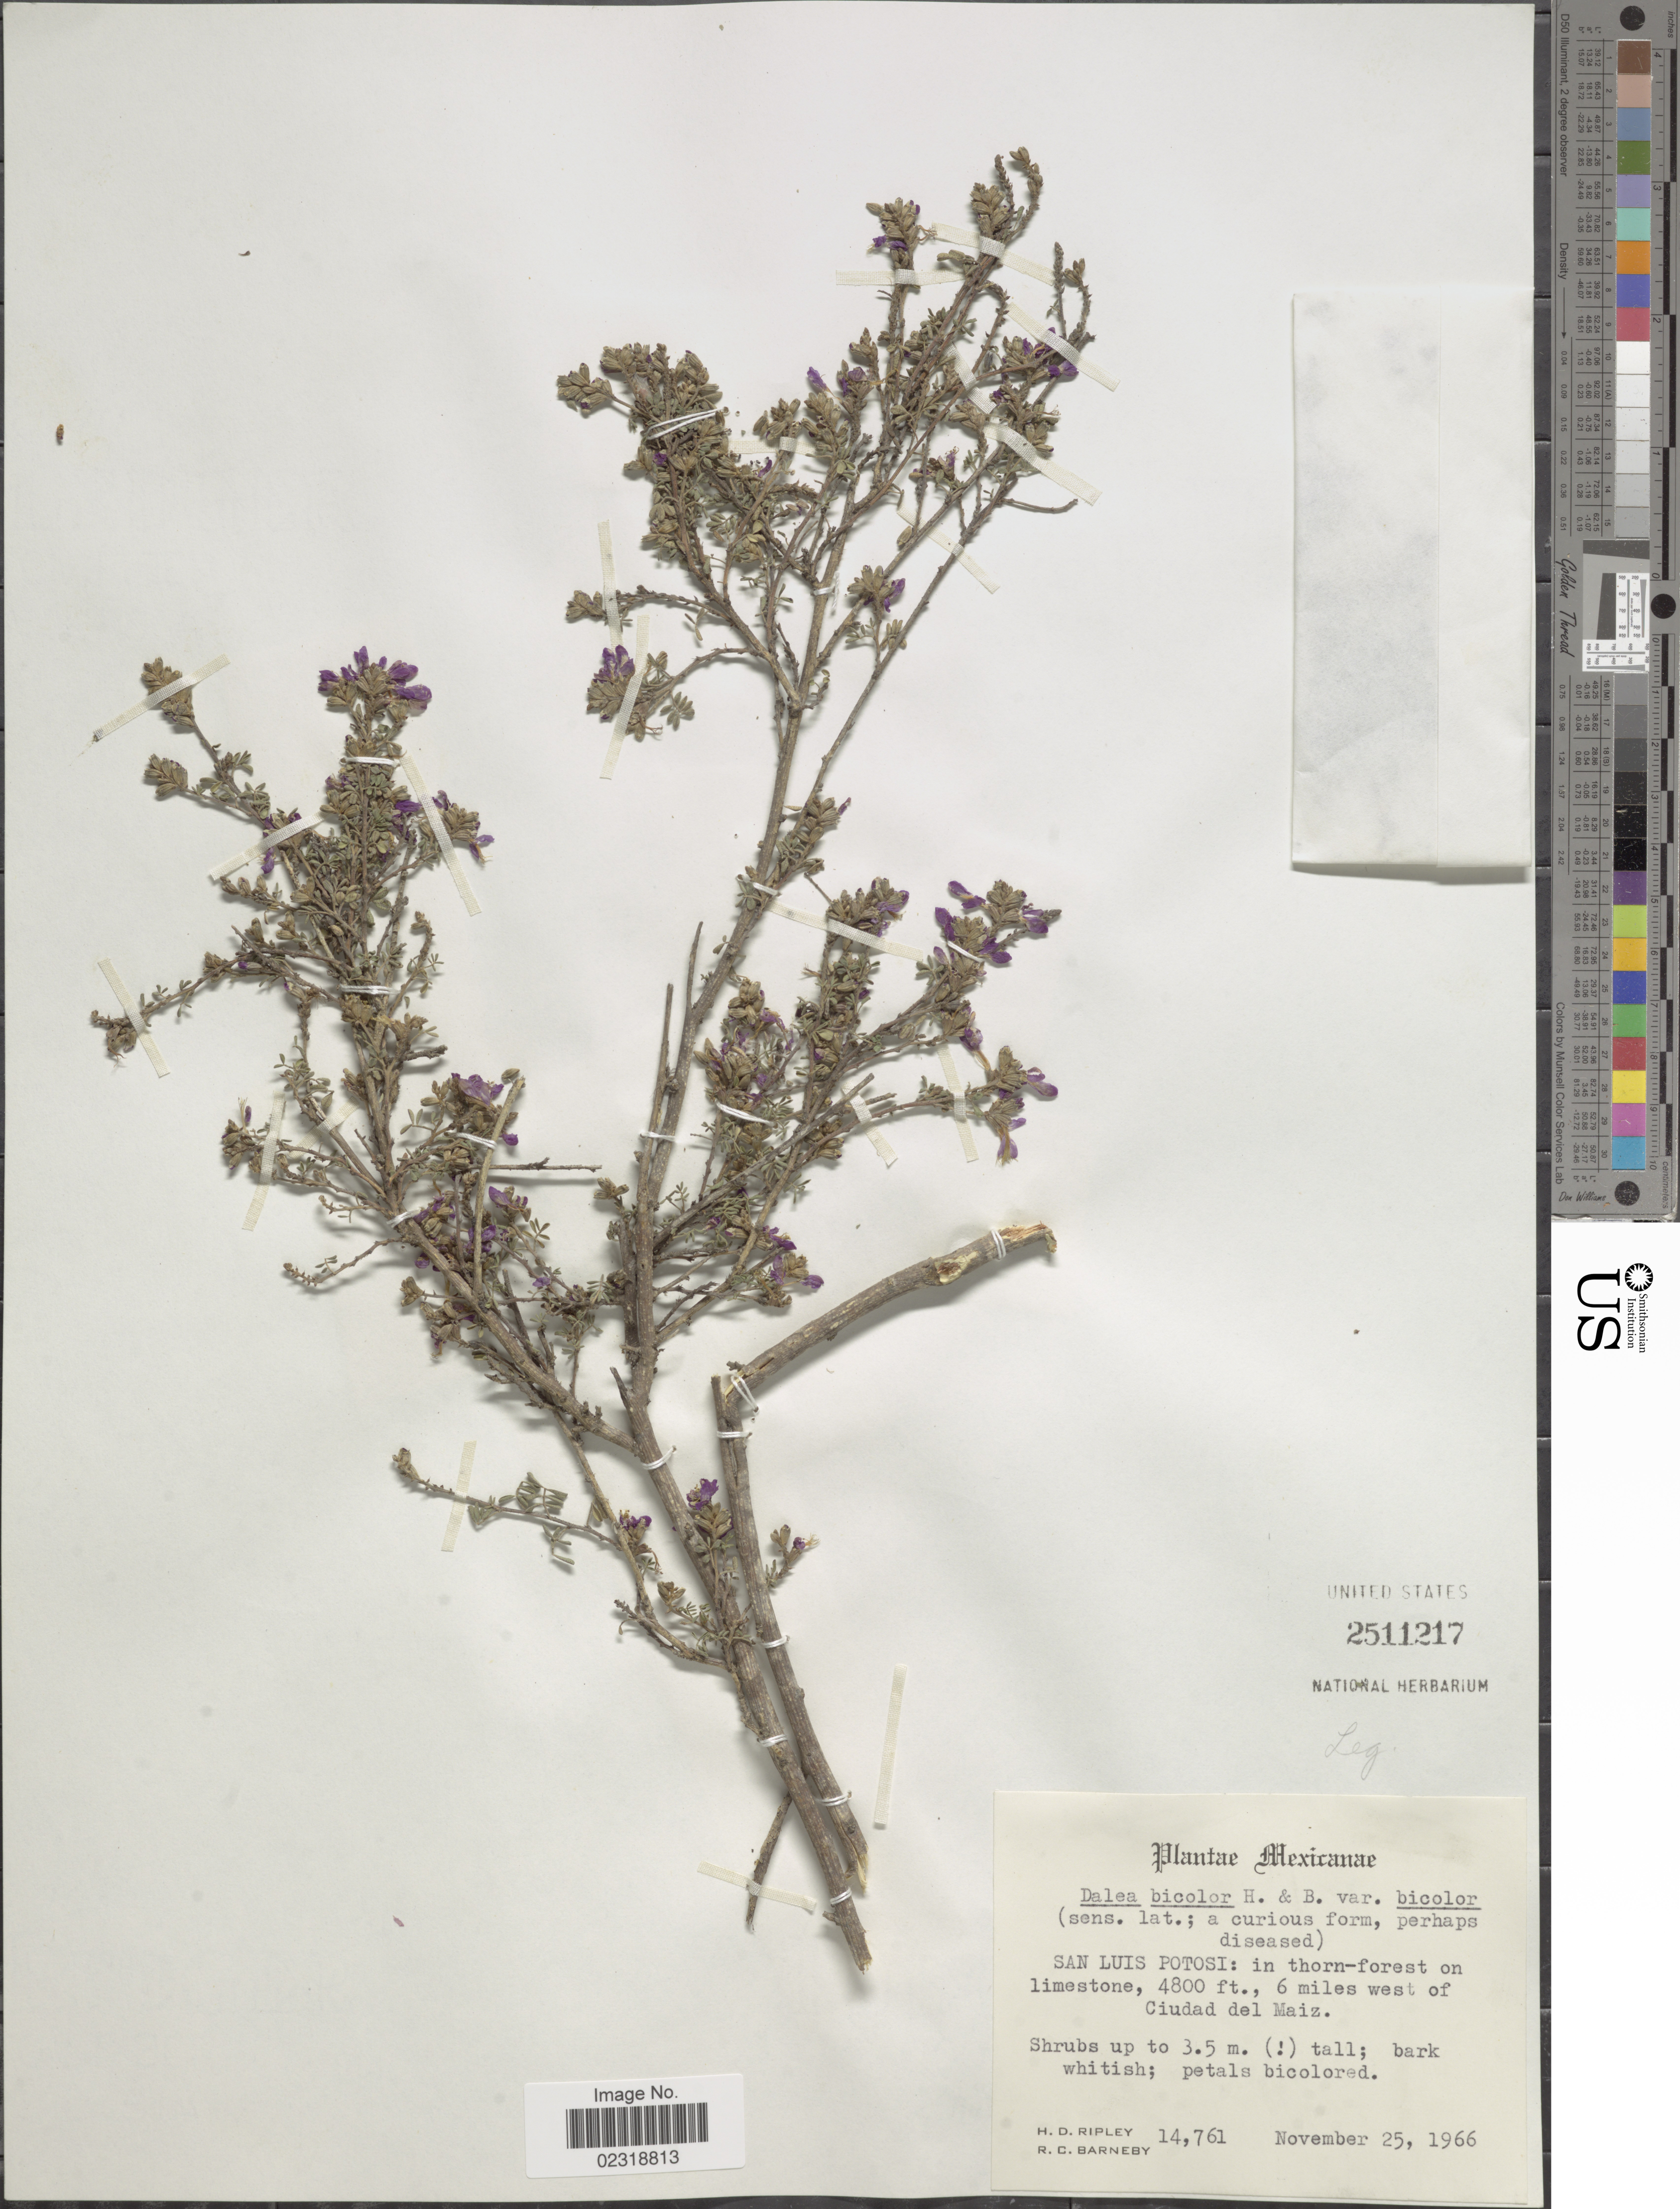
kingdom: Plantae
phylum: Tracheophyta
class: Magnoliopsida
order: Fabales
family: Fabaceae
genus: Dalea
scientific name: Dalea bicolor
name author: Humb. & Bonpl. ex Willd.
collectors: H. Ripley & R. C. Barneby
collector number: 14761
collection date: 1966-11-25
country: Mexico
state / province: San Luis Potosí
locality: In thorn-forest on limestone, 6 miles west of Ciudad del Maiz.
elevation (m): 1463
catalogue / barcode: US 2511217